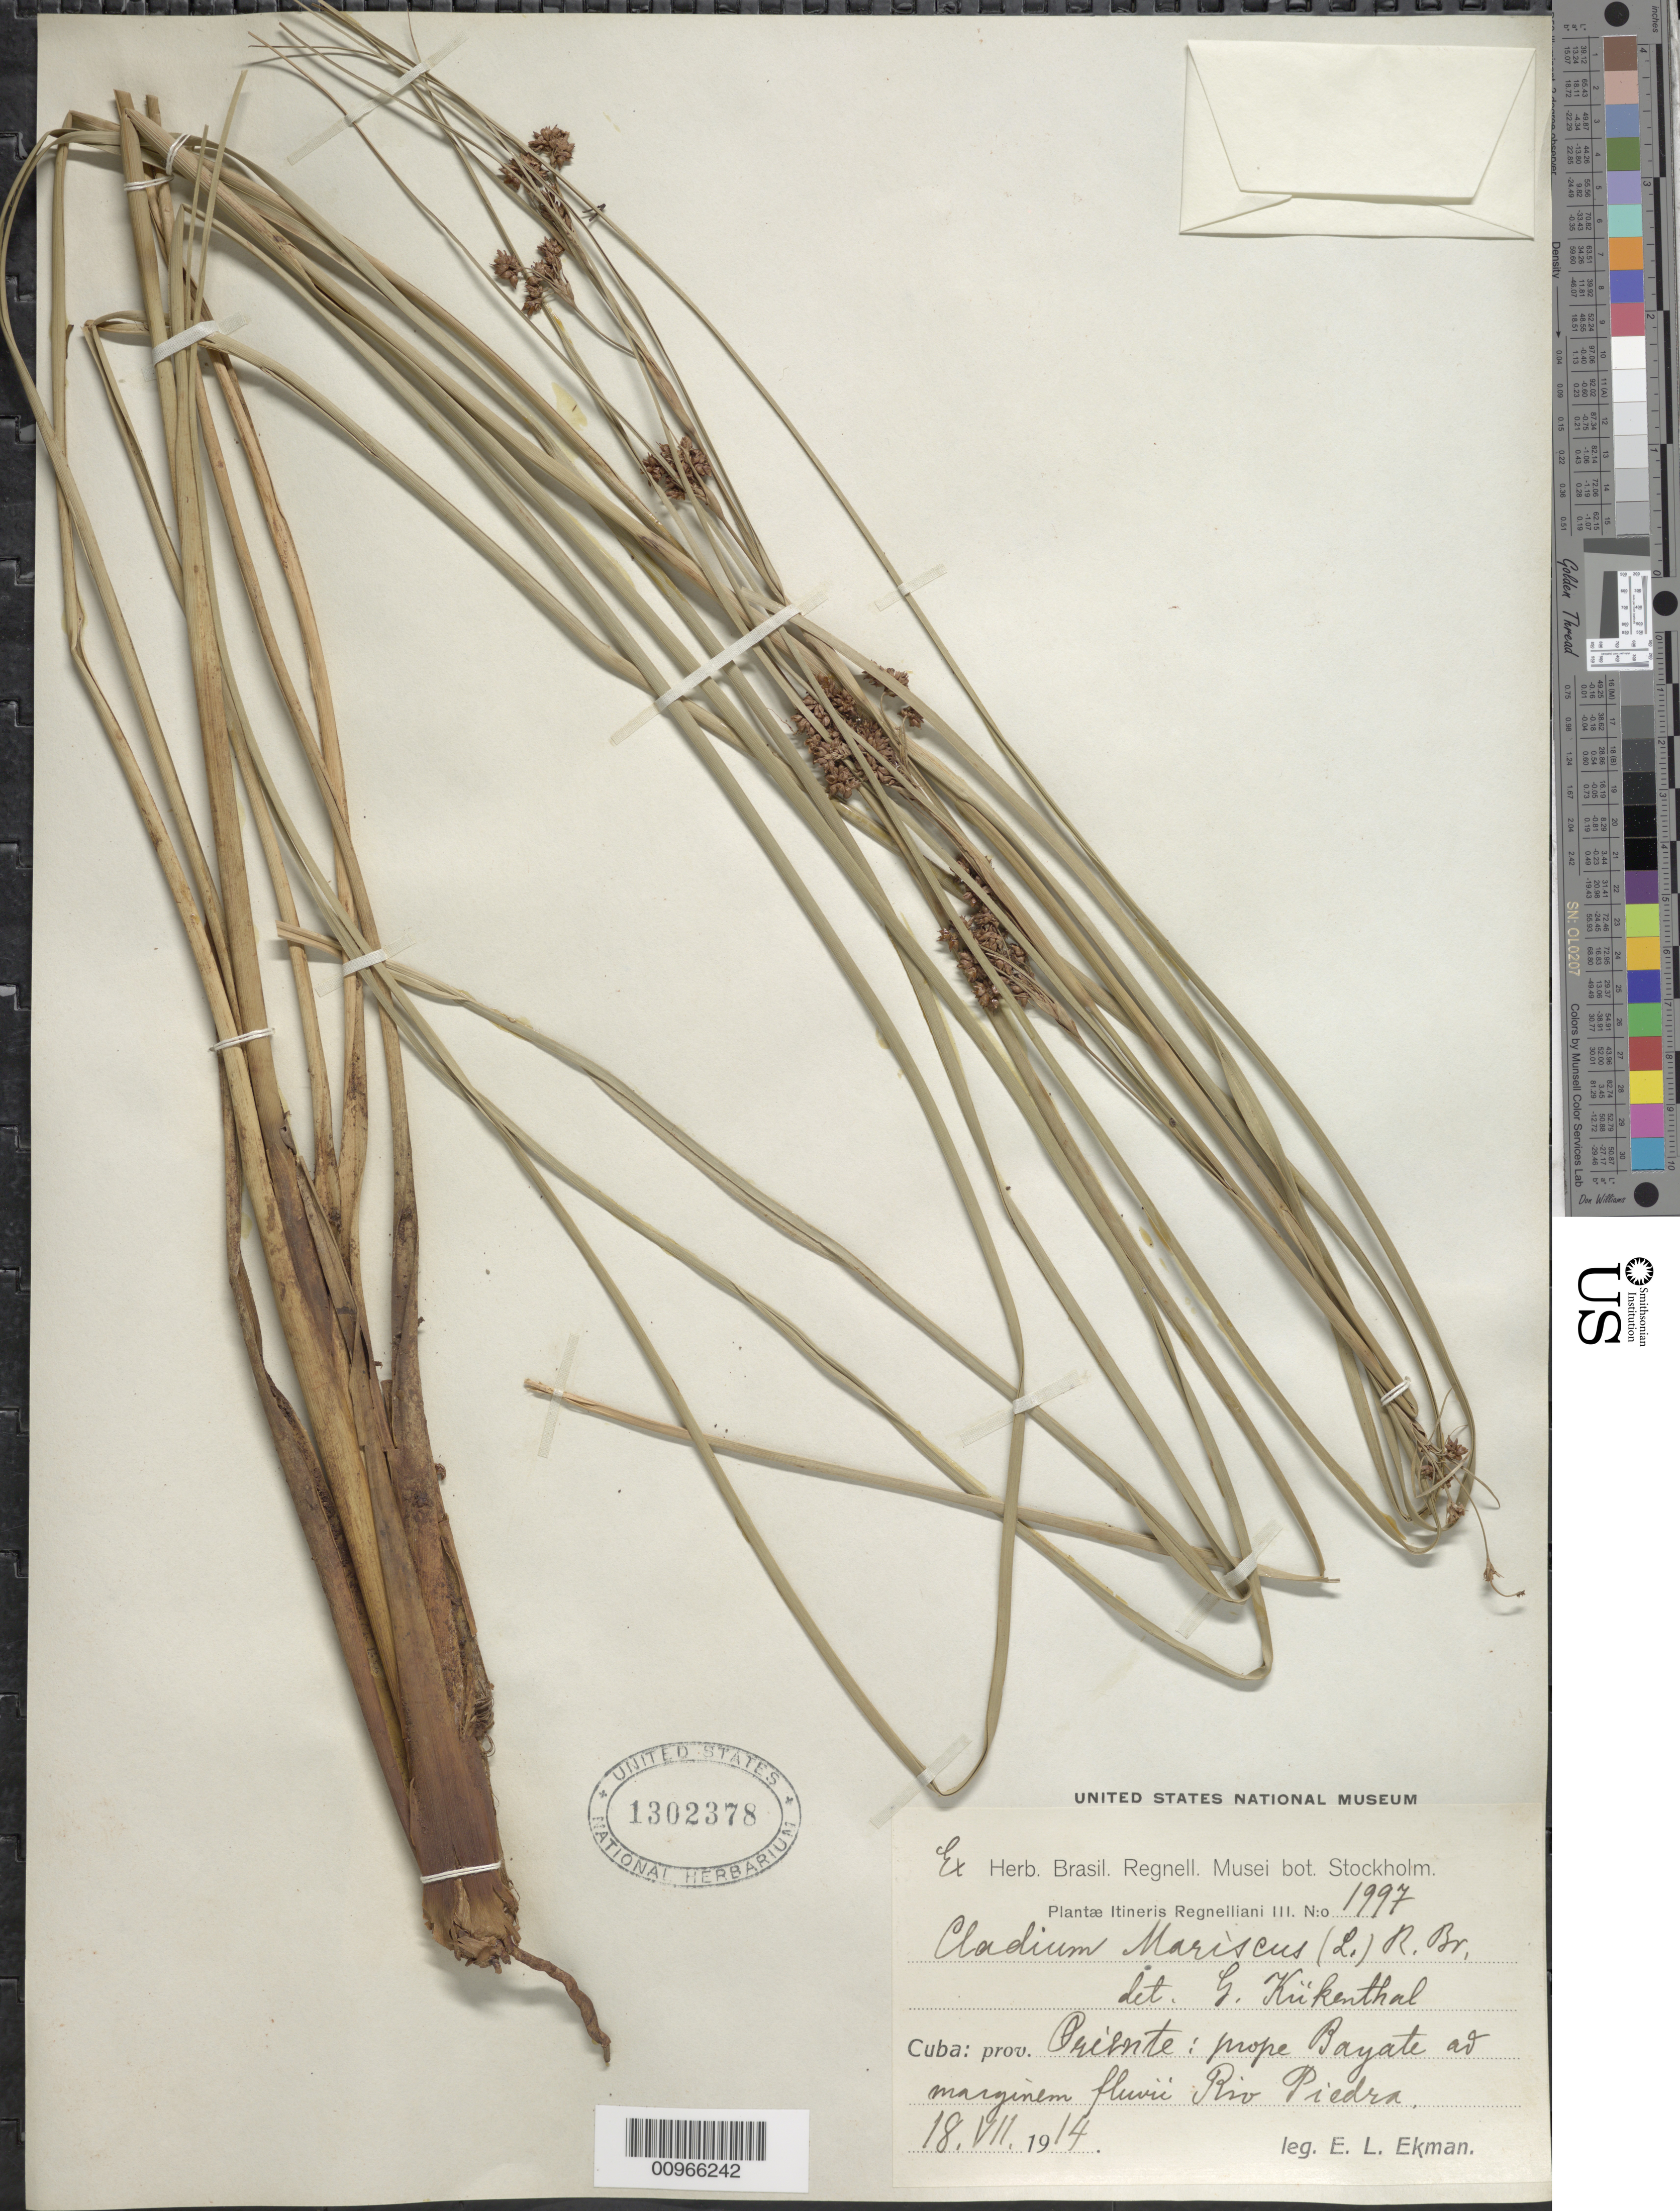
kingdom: Plantae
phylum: Tracheophyta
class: Liliopsida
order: Poales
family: Cyperaceae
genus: Cladium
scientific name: Cladium jamaicense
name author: Crantz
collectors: E. L. Ekman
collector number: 1997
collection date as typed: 18 Jul 1914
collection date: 1914-07-18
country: Cuba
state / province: Oriente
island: Cuba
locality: Prope Bayate ad marginem fluvii Rio Piedra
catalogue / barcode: US 1302378